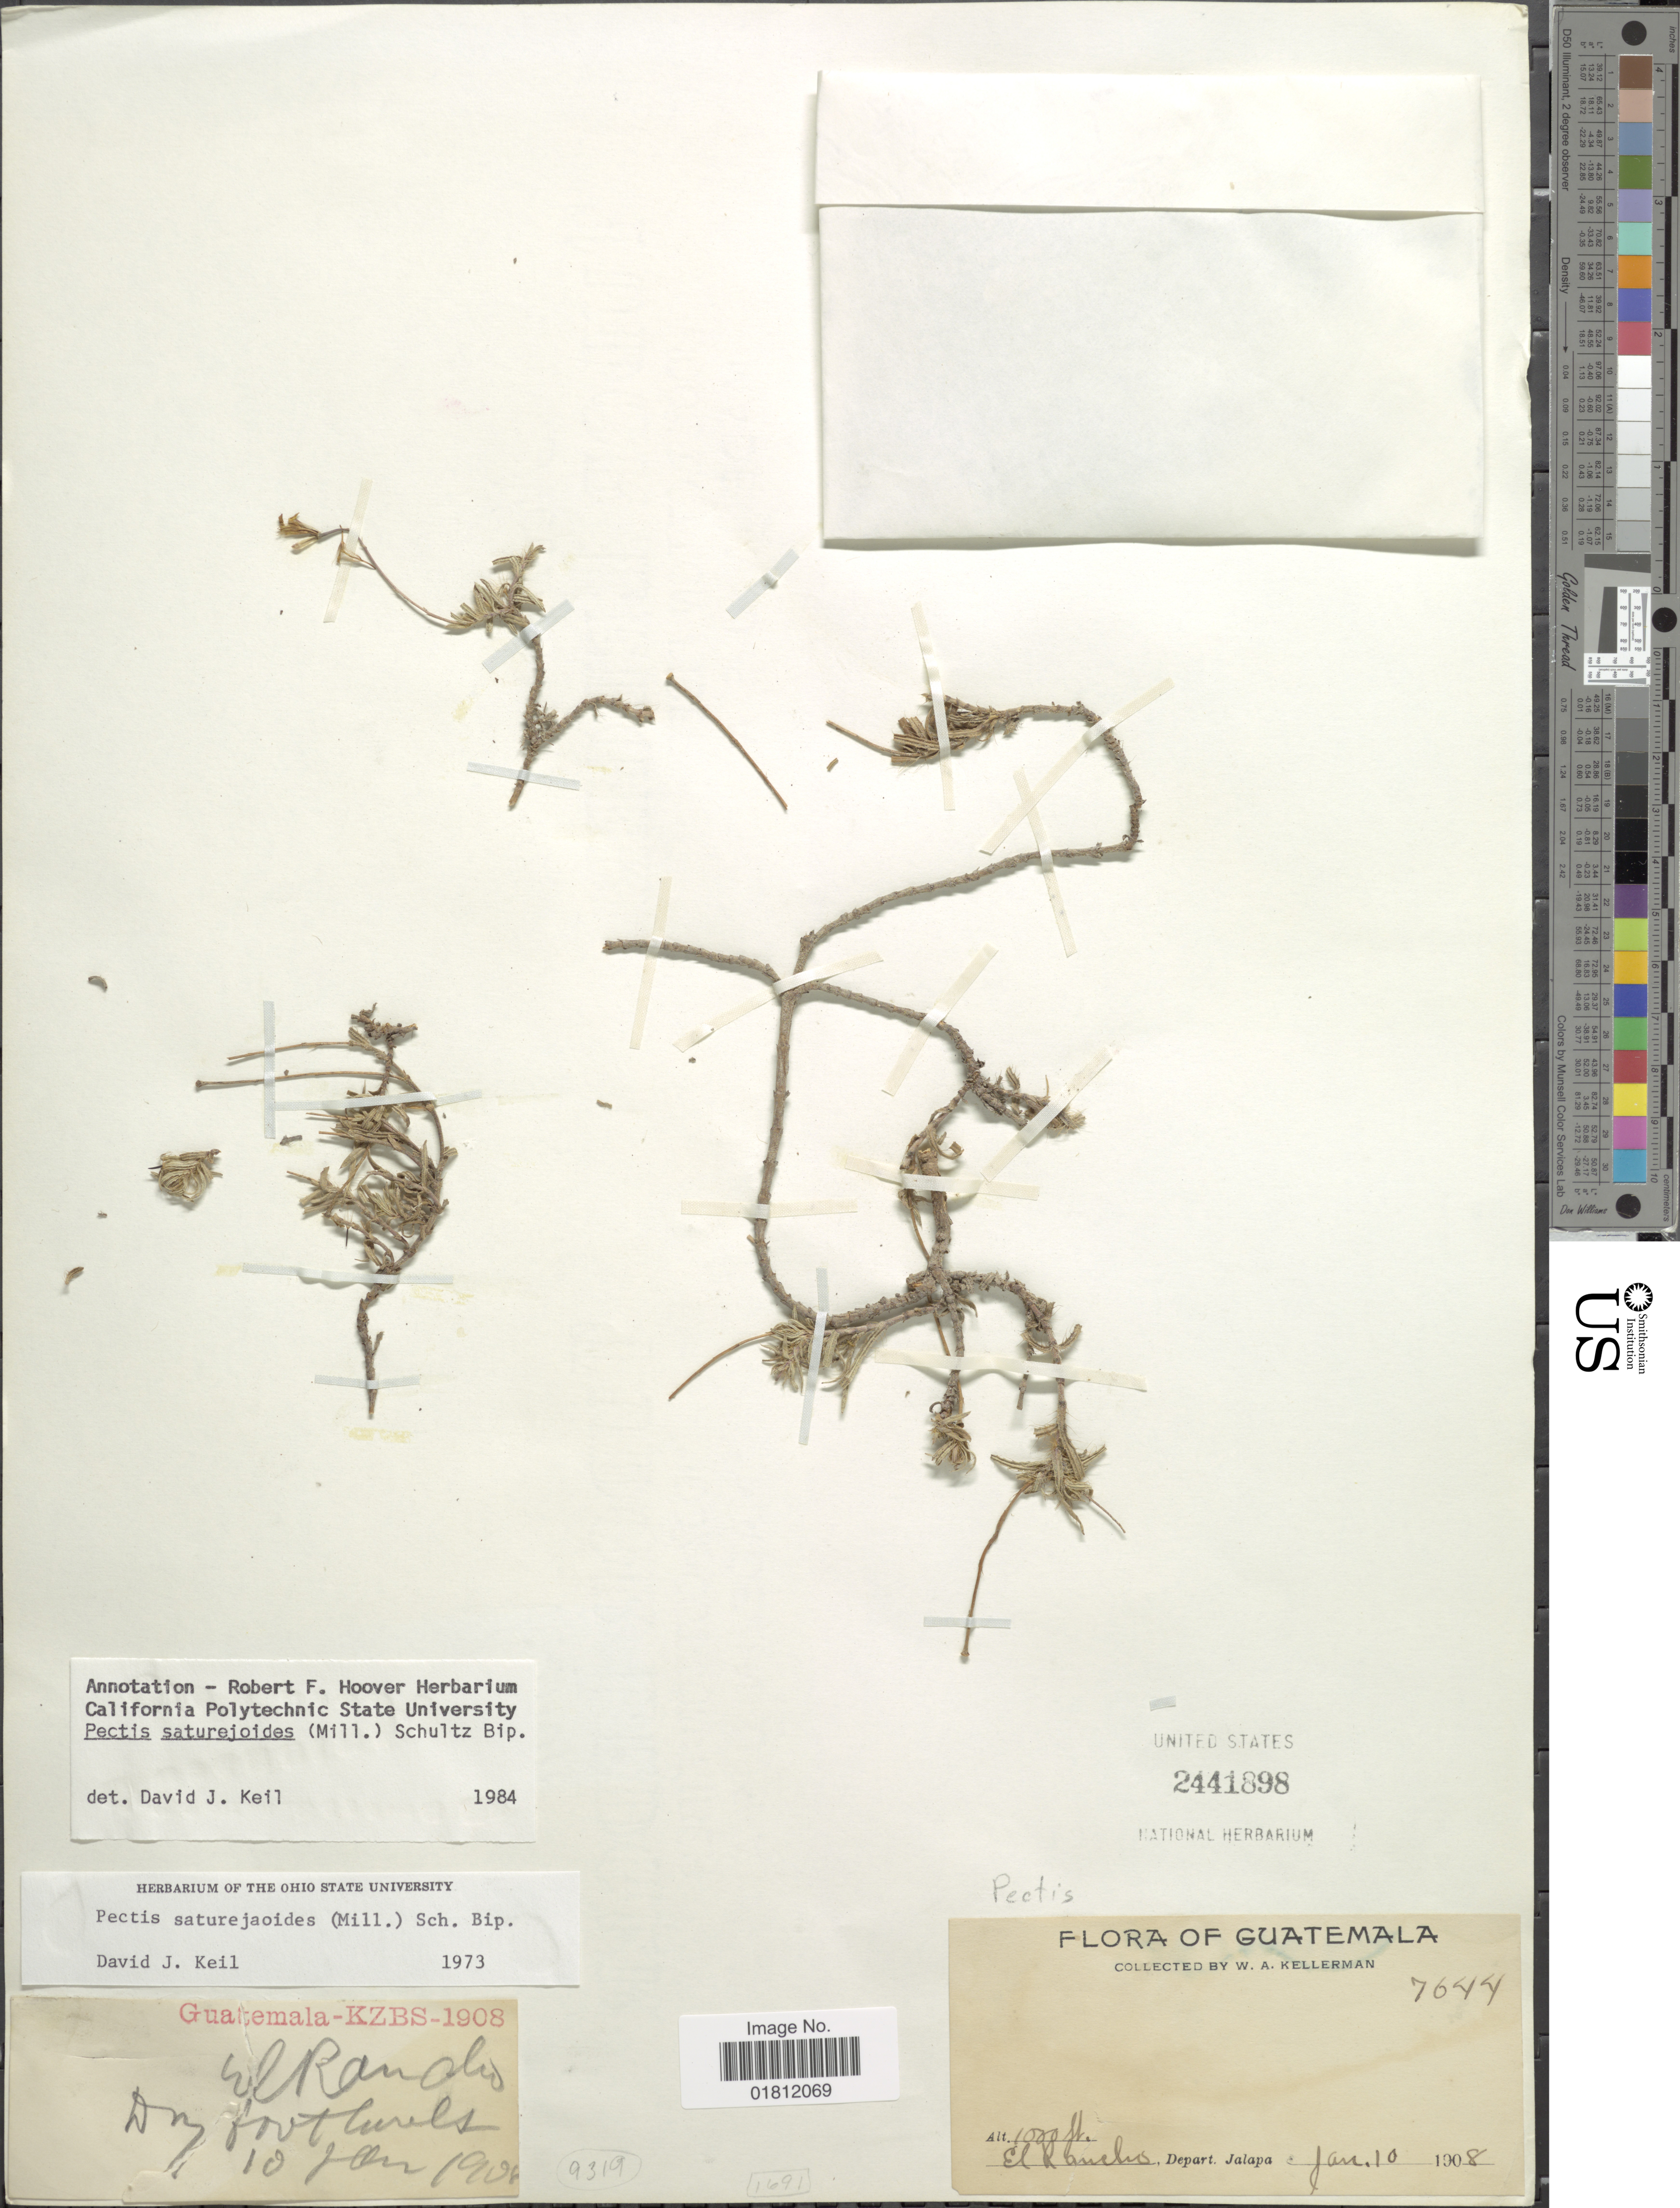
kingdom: Plantae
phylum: Tracheophyta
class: Magnoliopsida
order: Asterales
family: Asteraceae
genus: Pectis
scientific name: Pectis saturejoides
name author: (Mill.) Sch. Bip.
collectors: W. Kellerman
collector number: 7644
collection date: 1908-01-10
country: Guatemala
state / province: Jalapa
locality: El Rancho. Depart, Jalapa.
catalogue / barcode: US 2441898